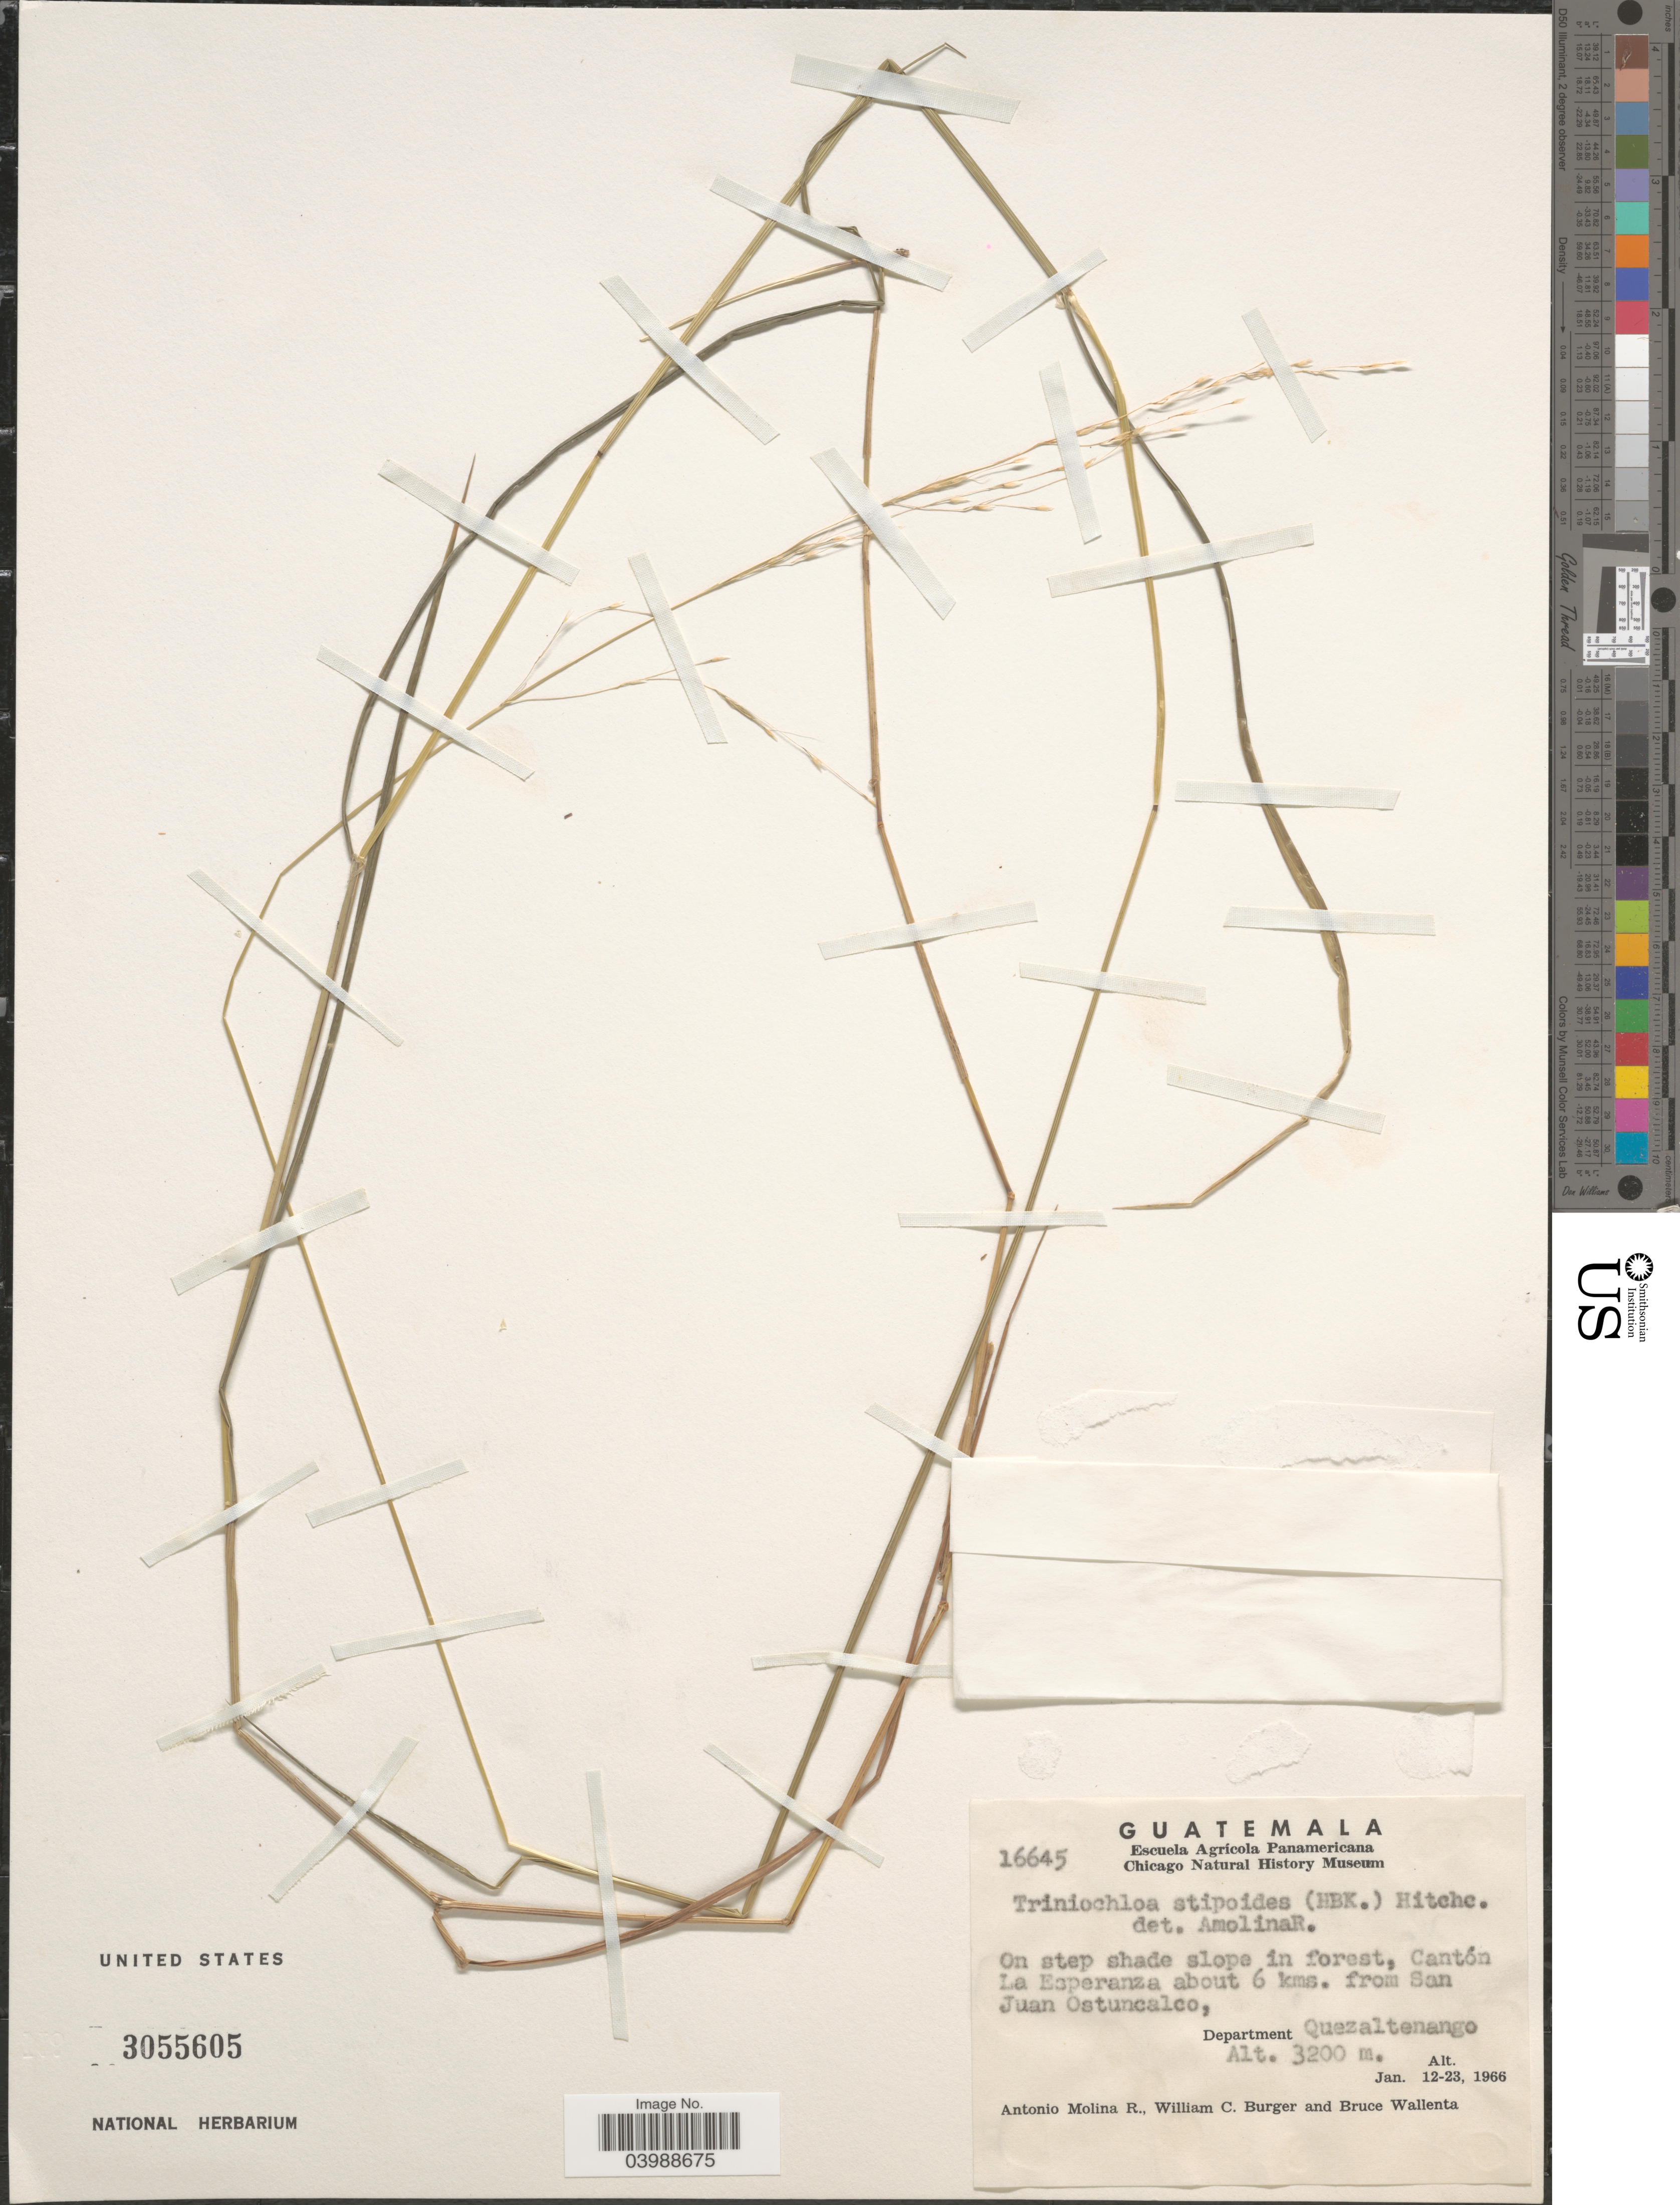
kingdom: Plantae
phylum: Tracheophyta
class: Liliopsida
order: Poales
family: Poaceae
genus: Triniochloa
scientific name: Triniochloa stipoides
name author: (Kunth) Hitchc.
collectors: L. O. Williams, W. Burger & B. Wallenta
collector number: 16645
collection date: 1966-01-12/1966-01-23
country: Guatemala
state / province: Quetzaltenango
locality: Cantón La Esperanza about 6 kms. from San Juan Ostuncalco, Department Quezaltenango.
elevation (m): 3200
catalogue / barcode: US 3055605